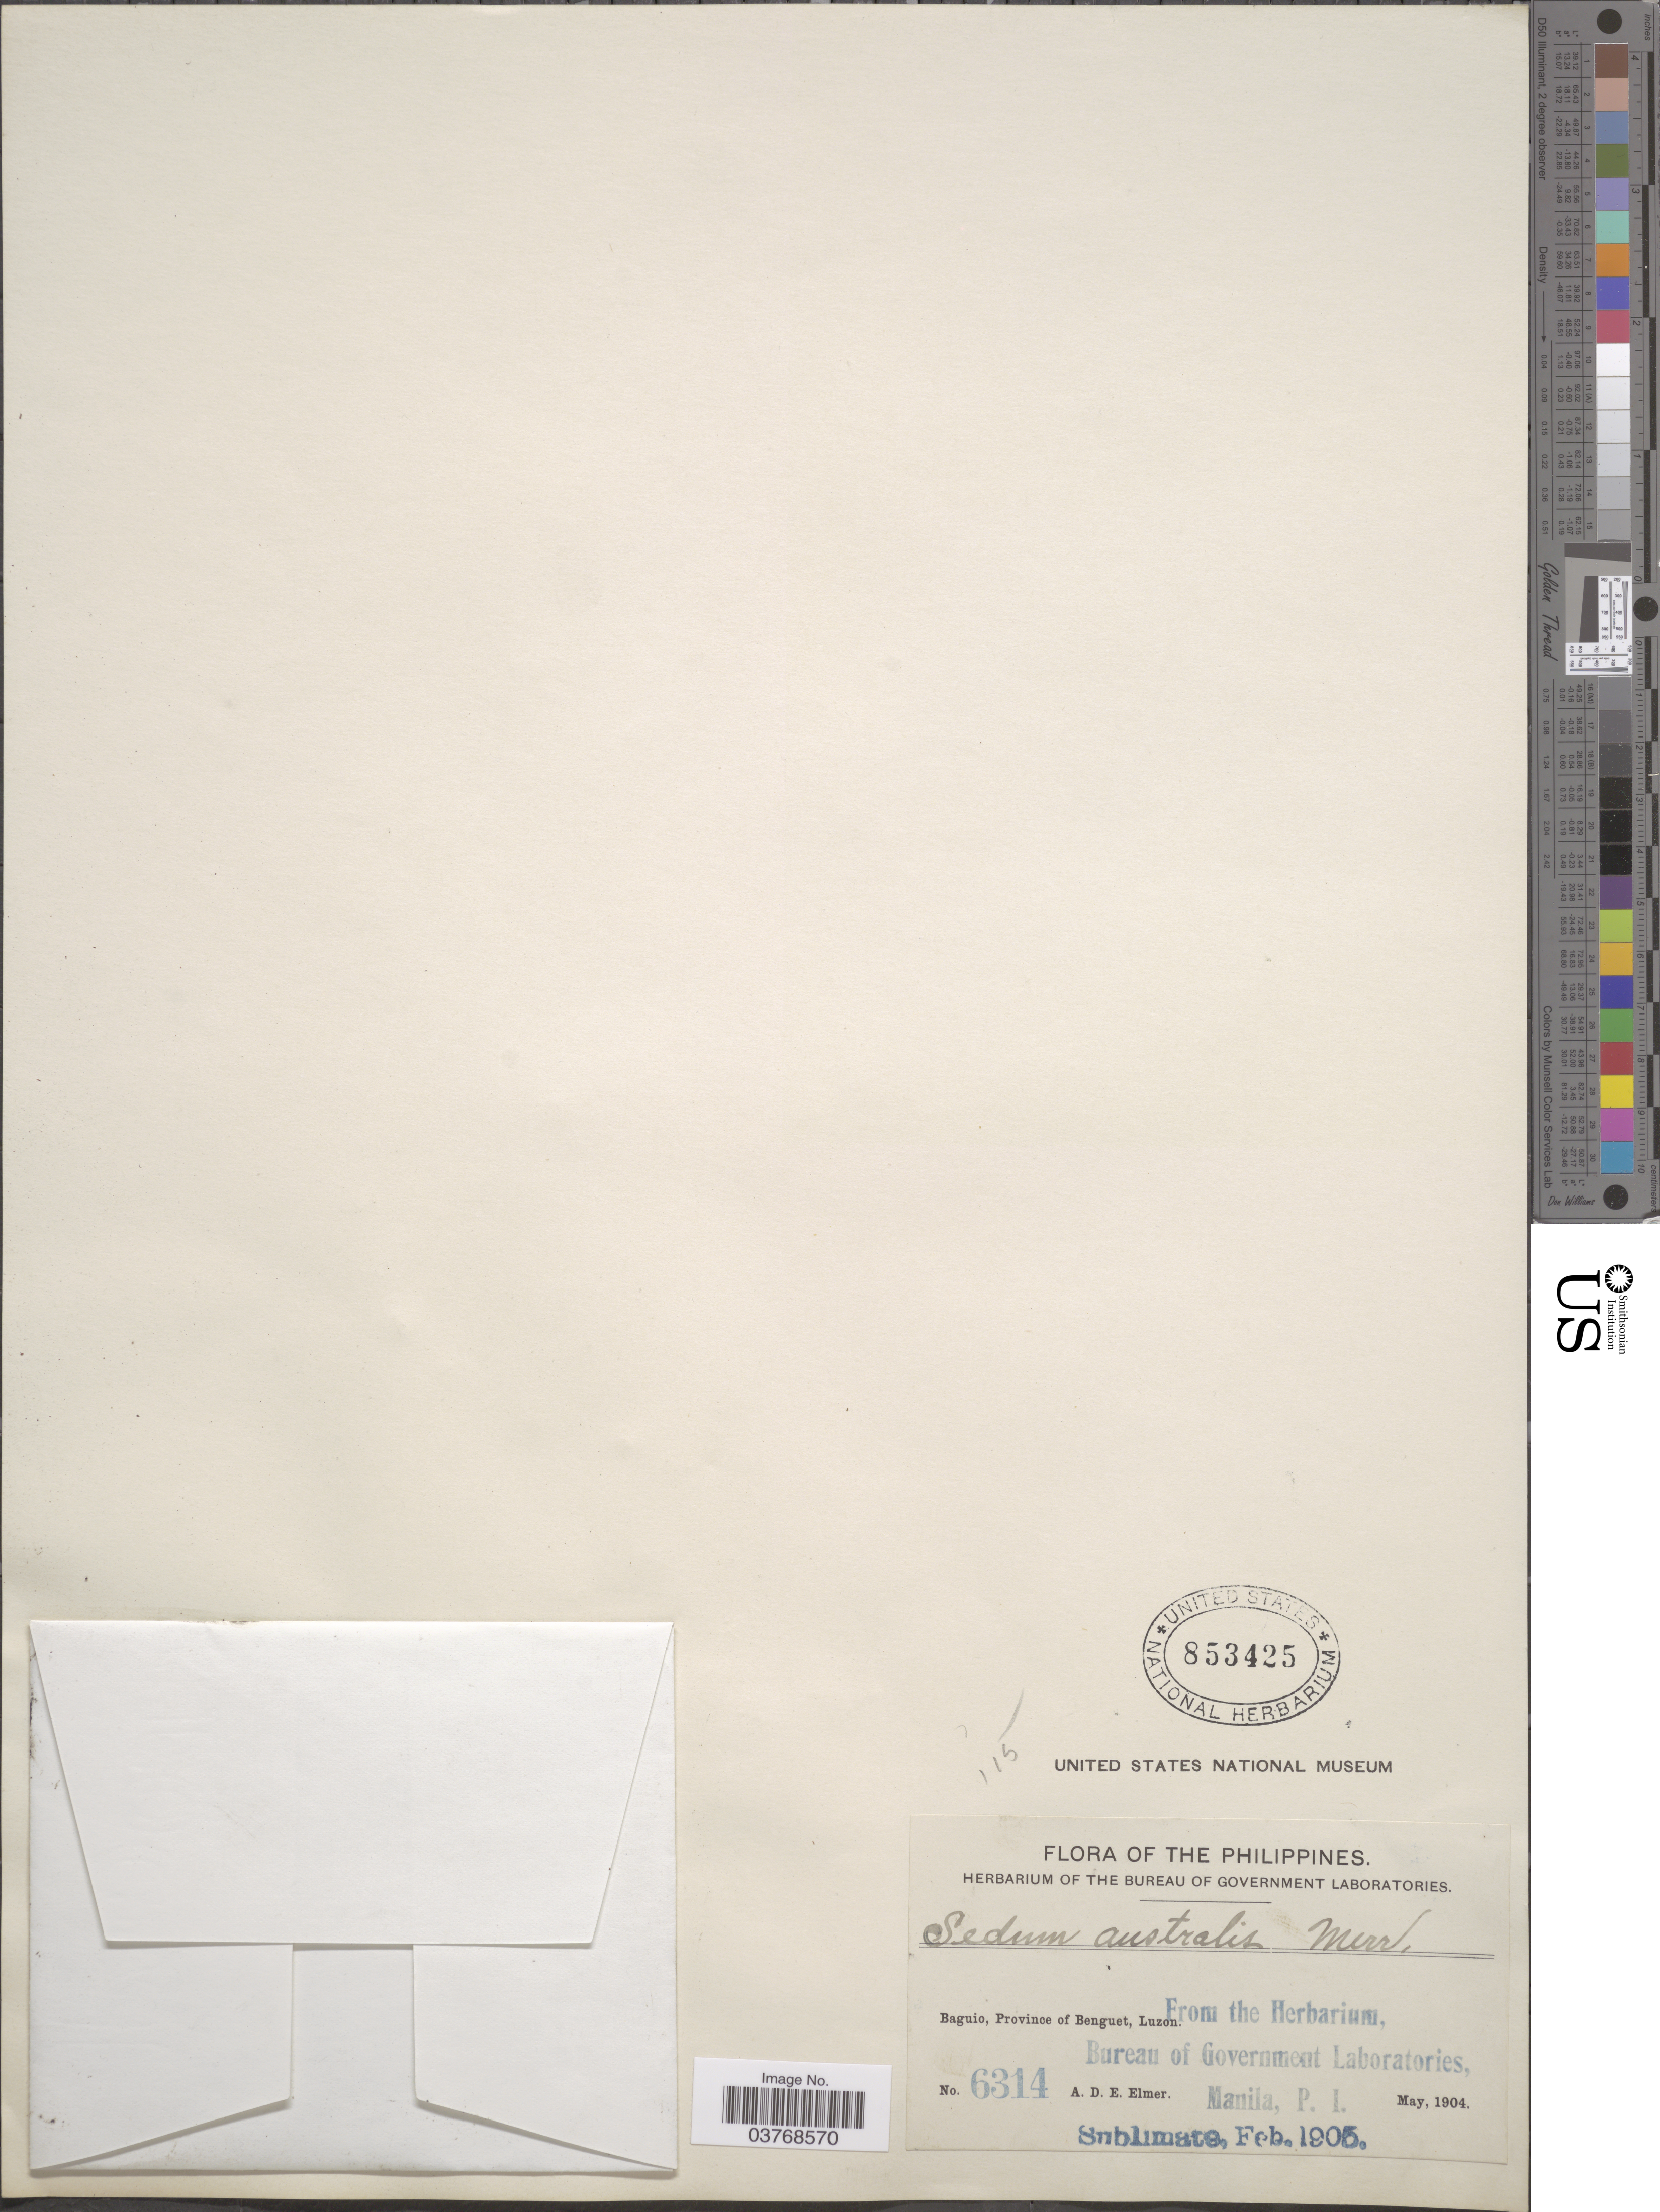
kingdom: Plantae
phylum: Tracheophyta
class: Magnoliopsida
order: Saxifragales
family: Crassulaceae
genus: Sedum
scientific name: Sedum australe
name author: Rose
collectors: A. D. E. Elmer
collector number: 6314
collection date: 1904-05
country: Philippines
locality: Baguio, Province of Benguet, Luzon.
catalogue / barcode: US 853425